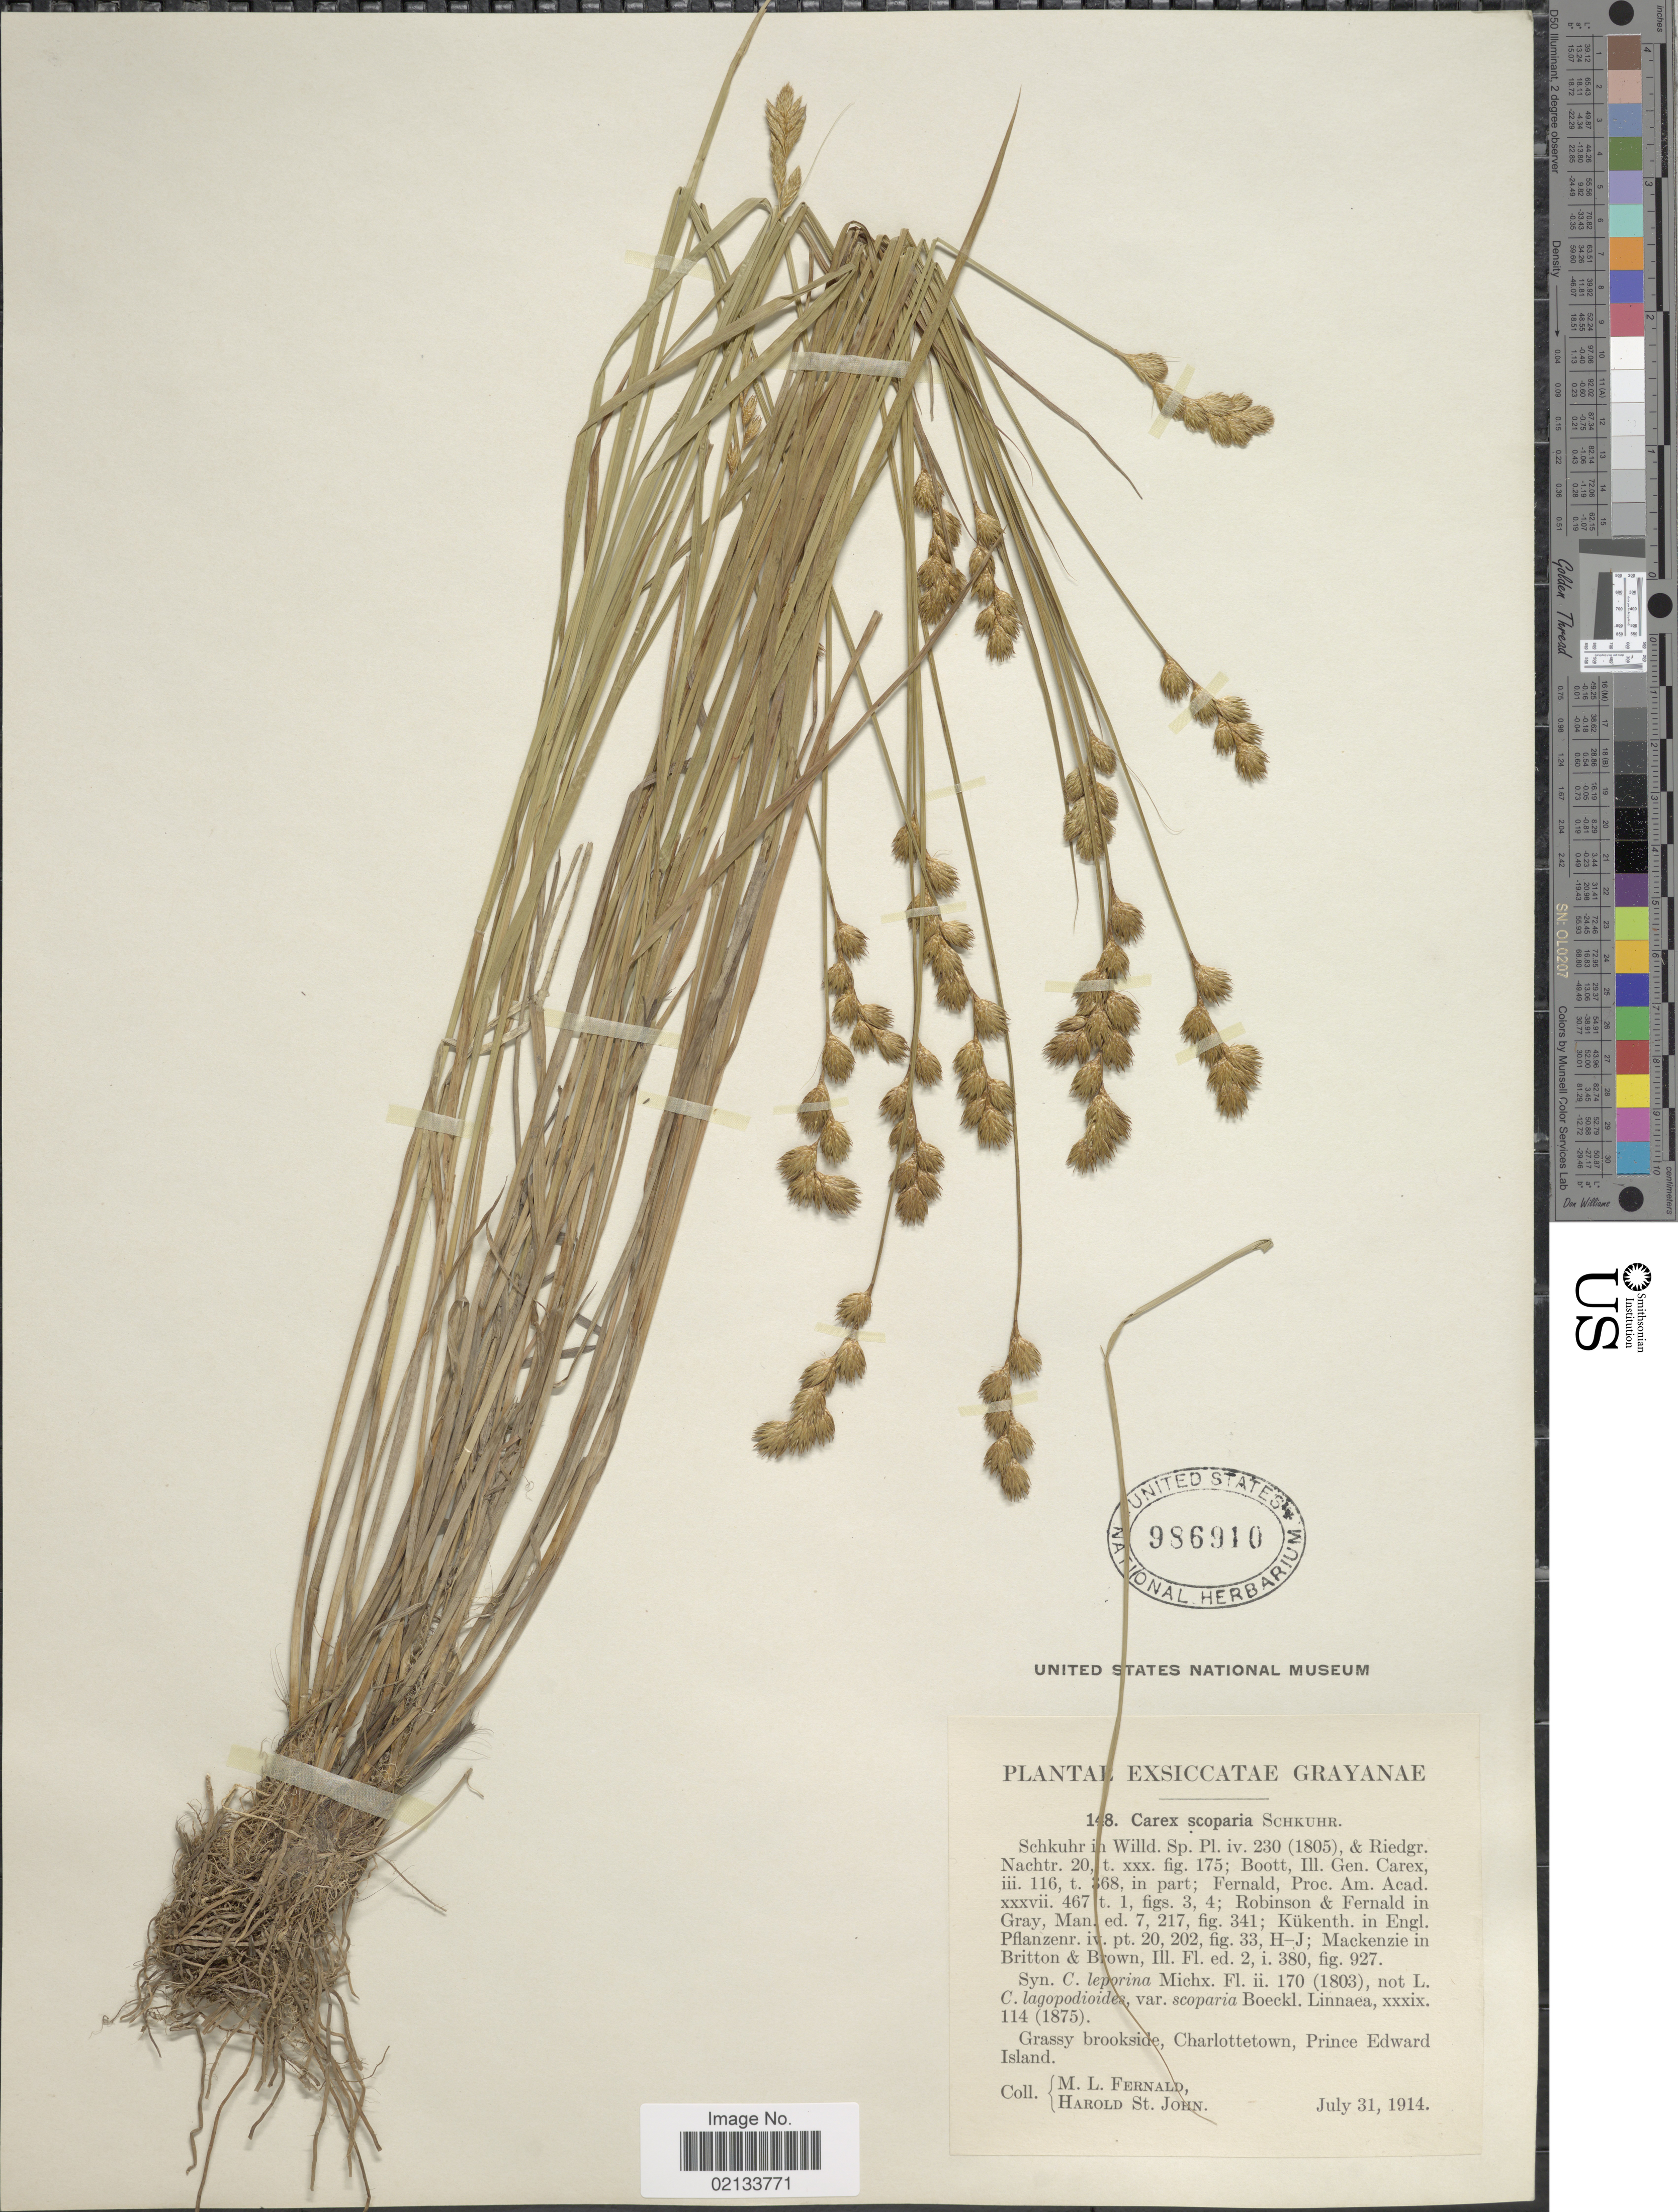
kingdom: Plantae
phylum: Tracheophyta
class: Liliopsida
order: Poales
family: Cyperaceae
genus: Carex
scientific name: Carex scoparia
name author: Schkuhr ex Willd.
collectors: M. L. Fernald & H. St. John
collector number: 148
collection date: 1914-07-31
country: Canada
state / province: Prince Edward Island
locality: Grassy brookside, Charlottetown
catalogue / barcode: US 986910